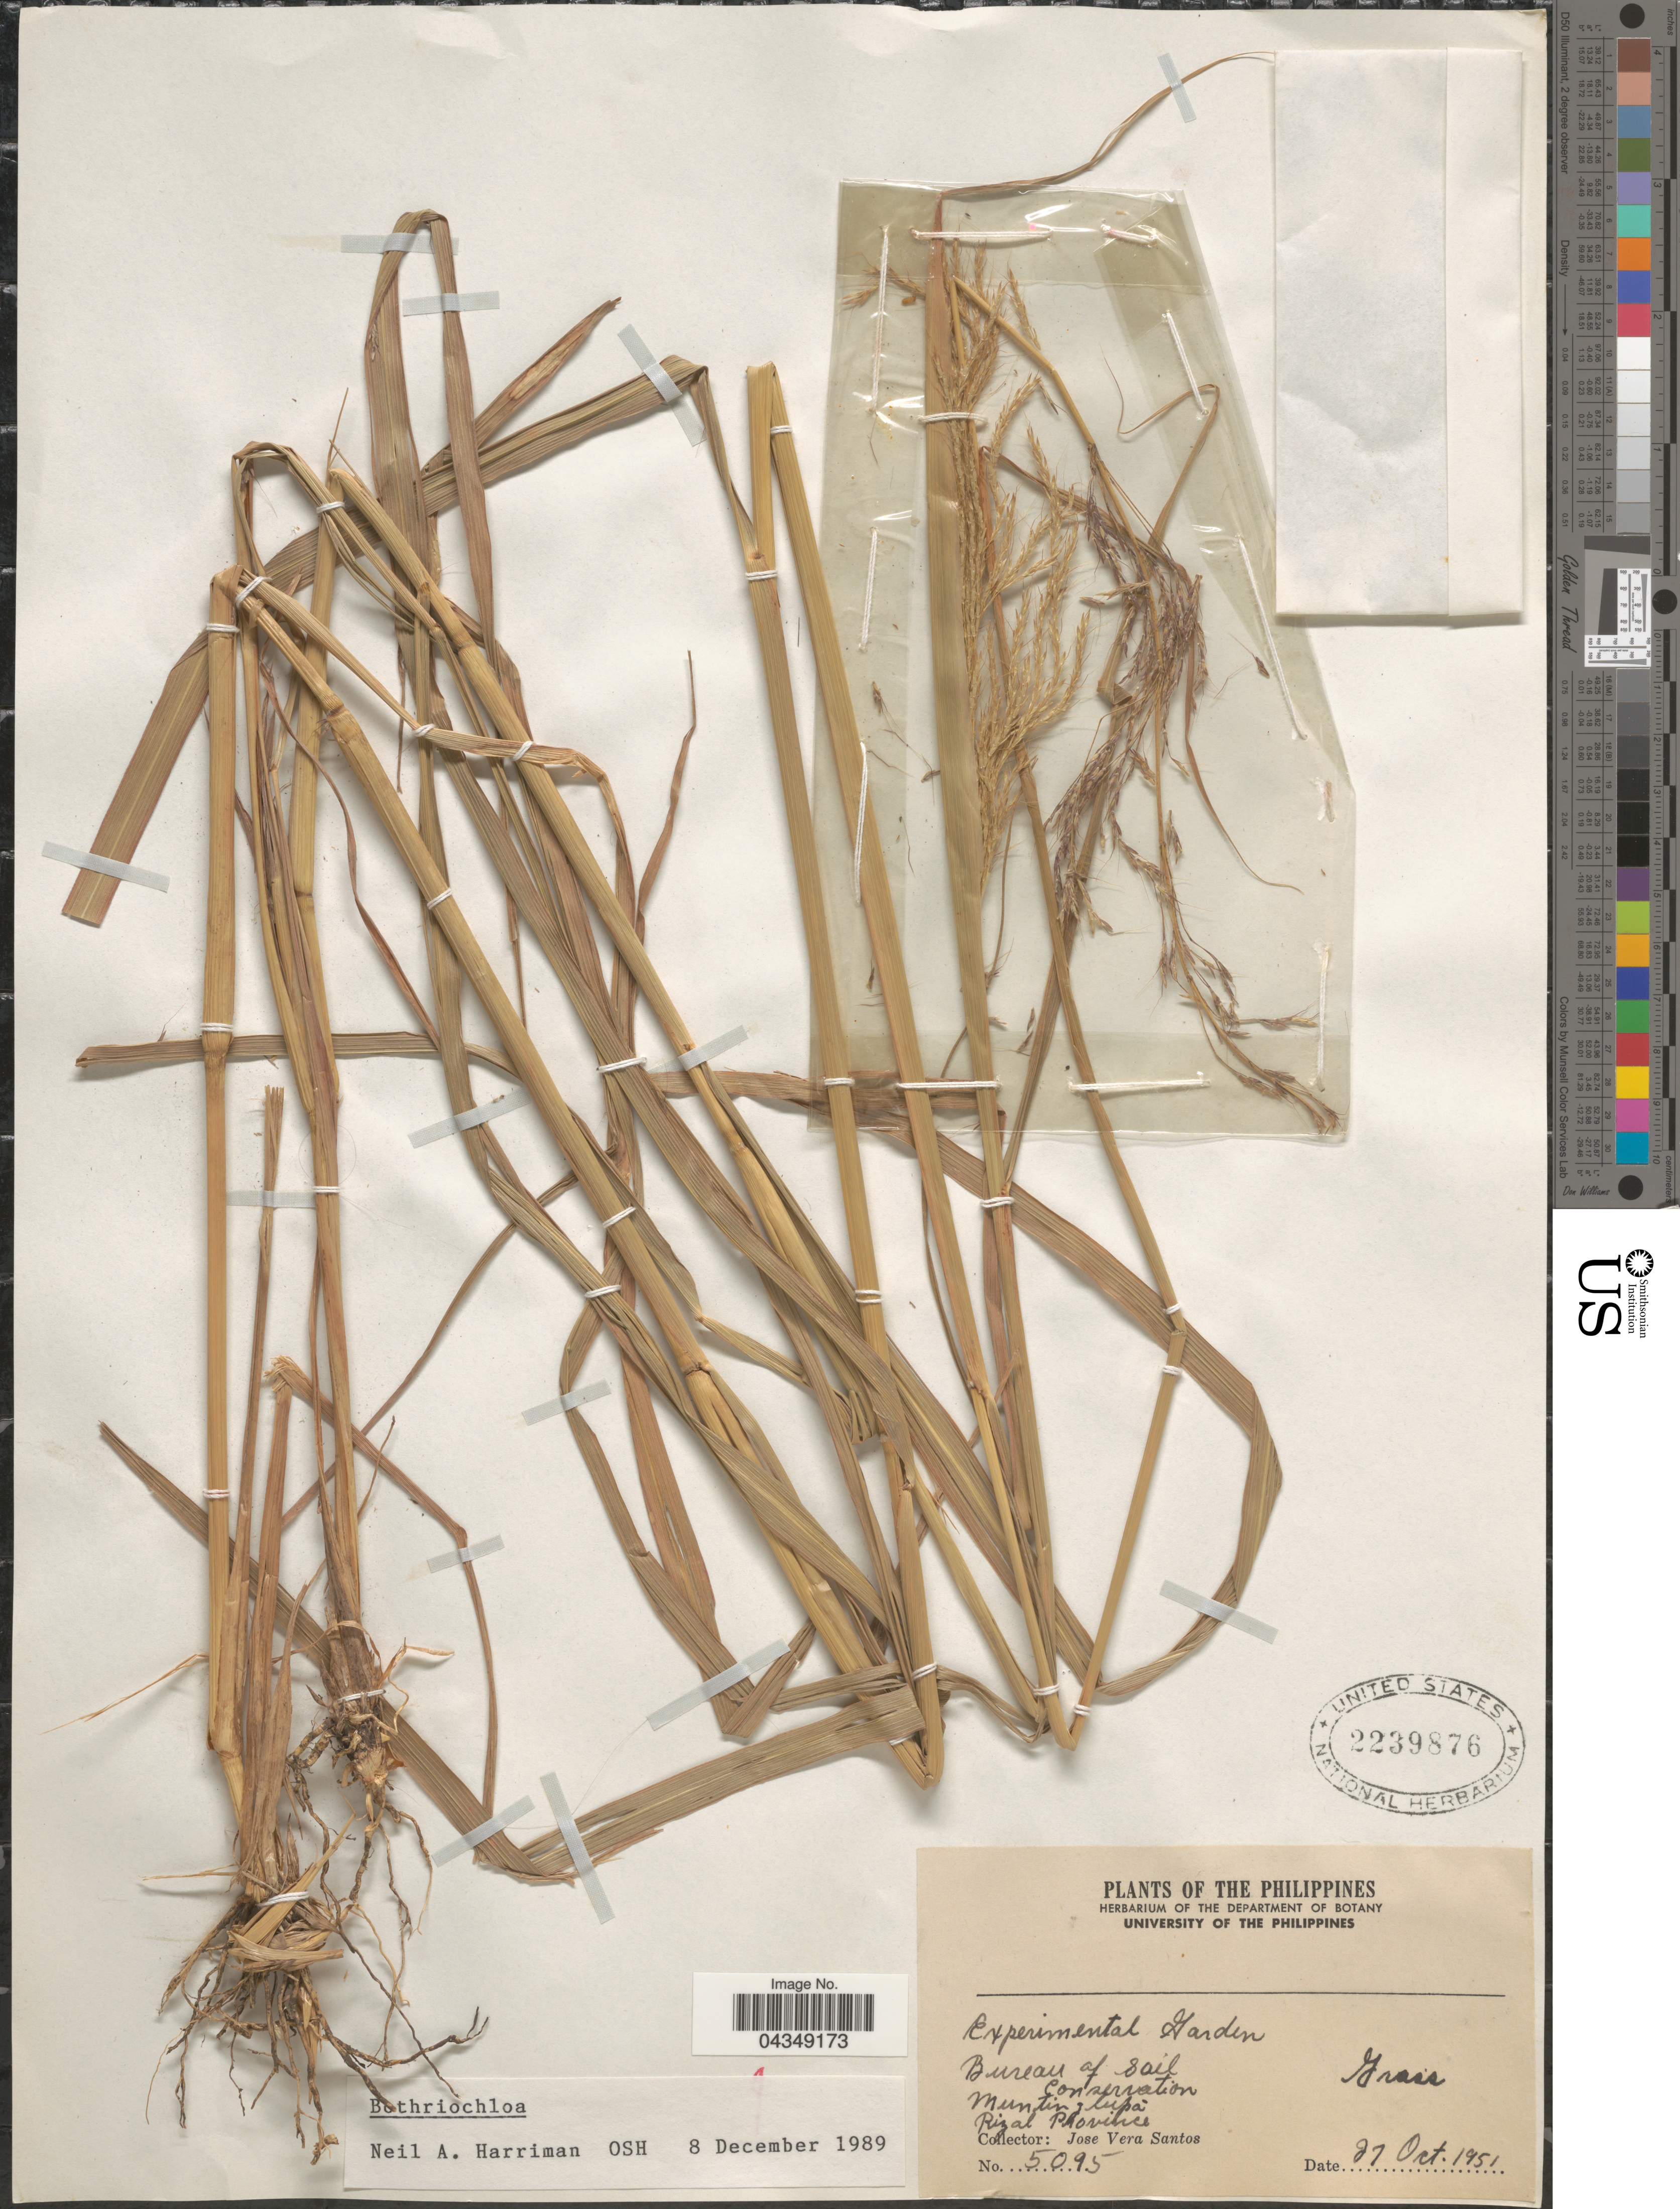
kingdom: Plantae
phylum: Tracheophyta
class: Liliopsida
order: Poales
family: Poaceae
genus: Bothriochloa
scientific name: Bothriochloa sp.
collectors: J. Santos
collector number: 5095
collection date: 1951-10-27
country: Philippines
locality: Experimental Garden. Bureau of Soil Conservation. Muntinlupa. Rizal Provinces.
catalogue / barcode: US 2239876